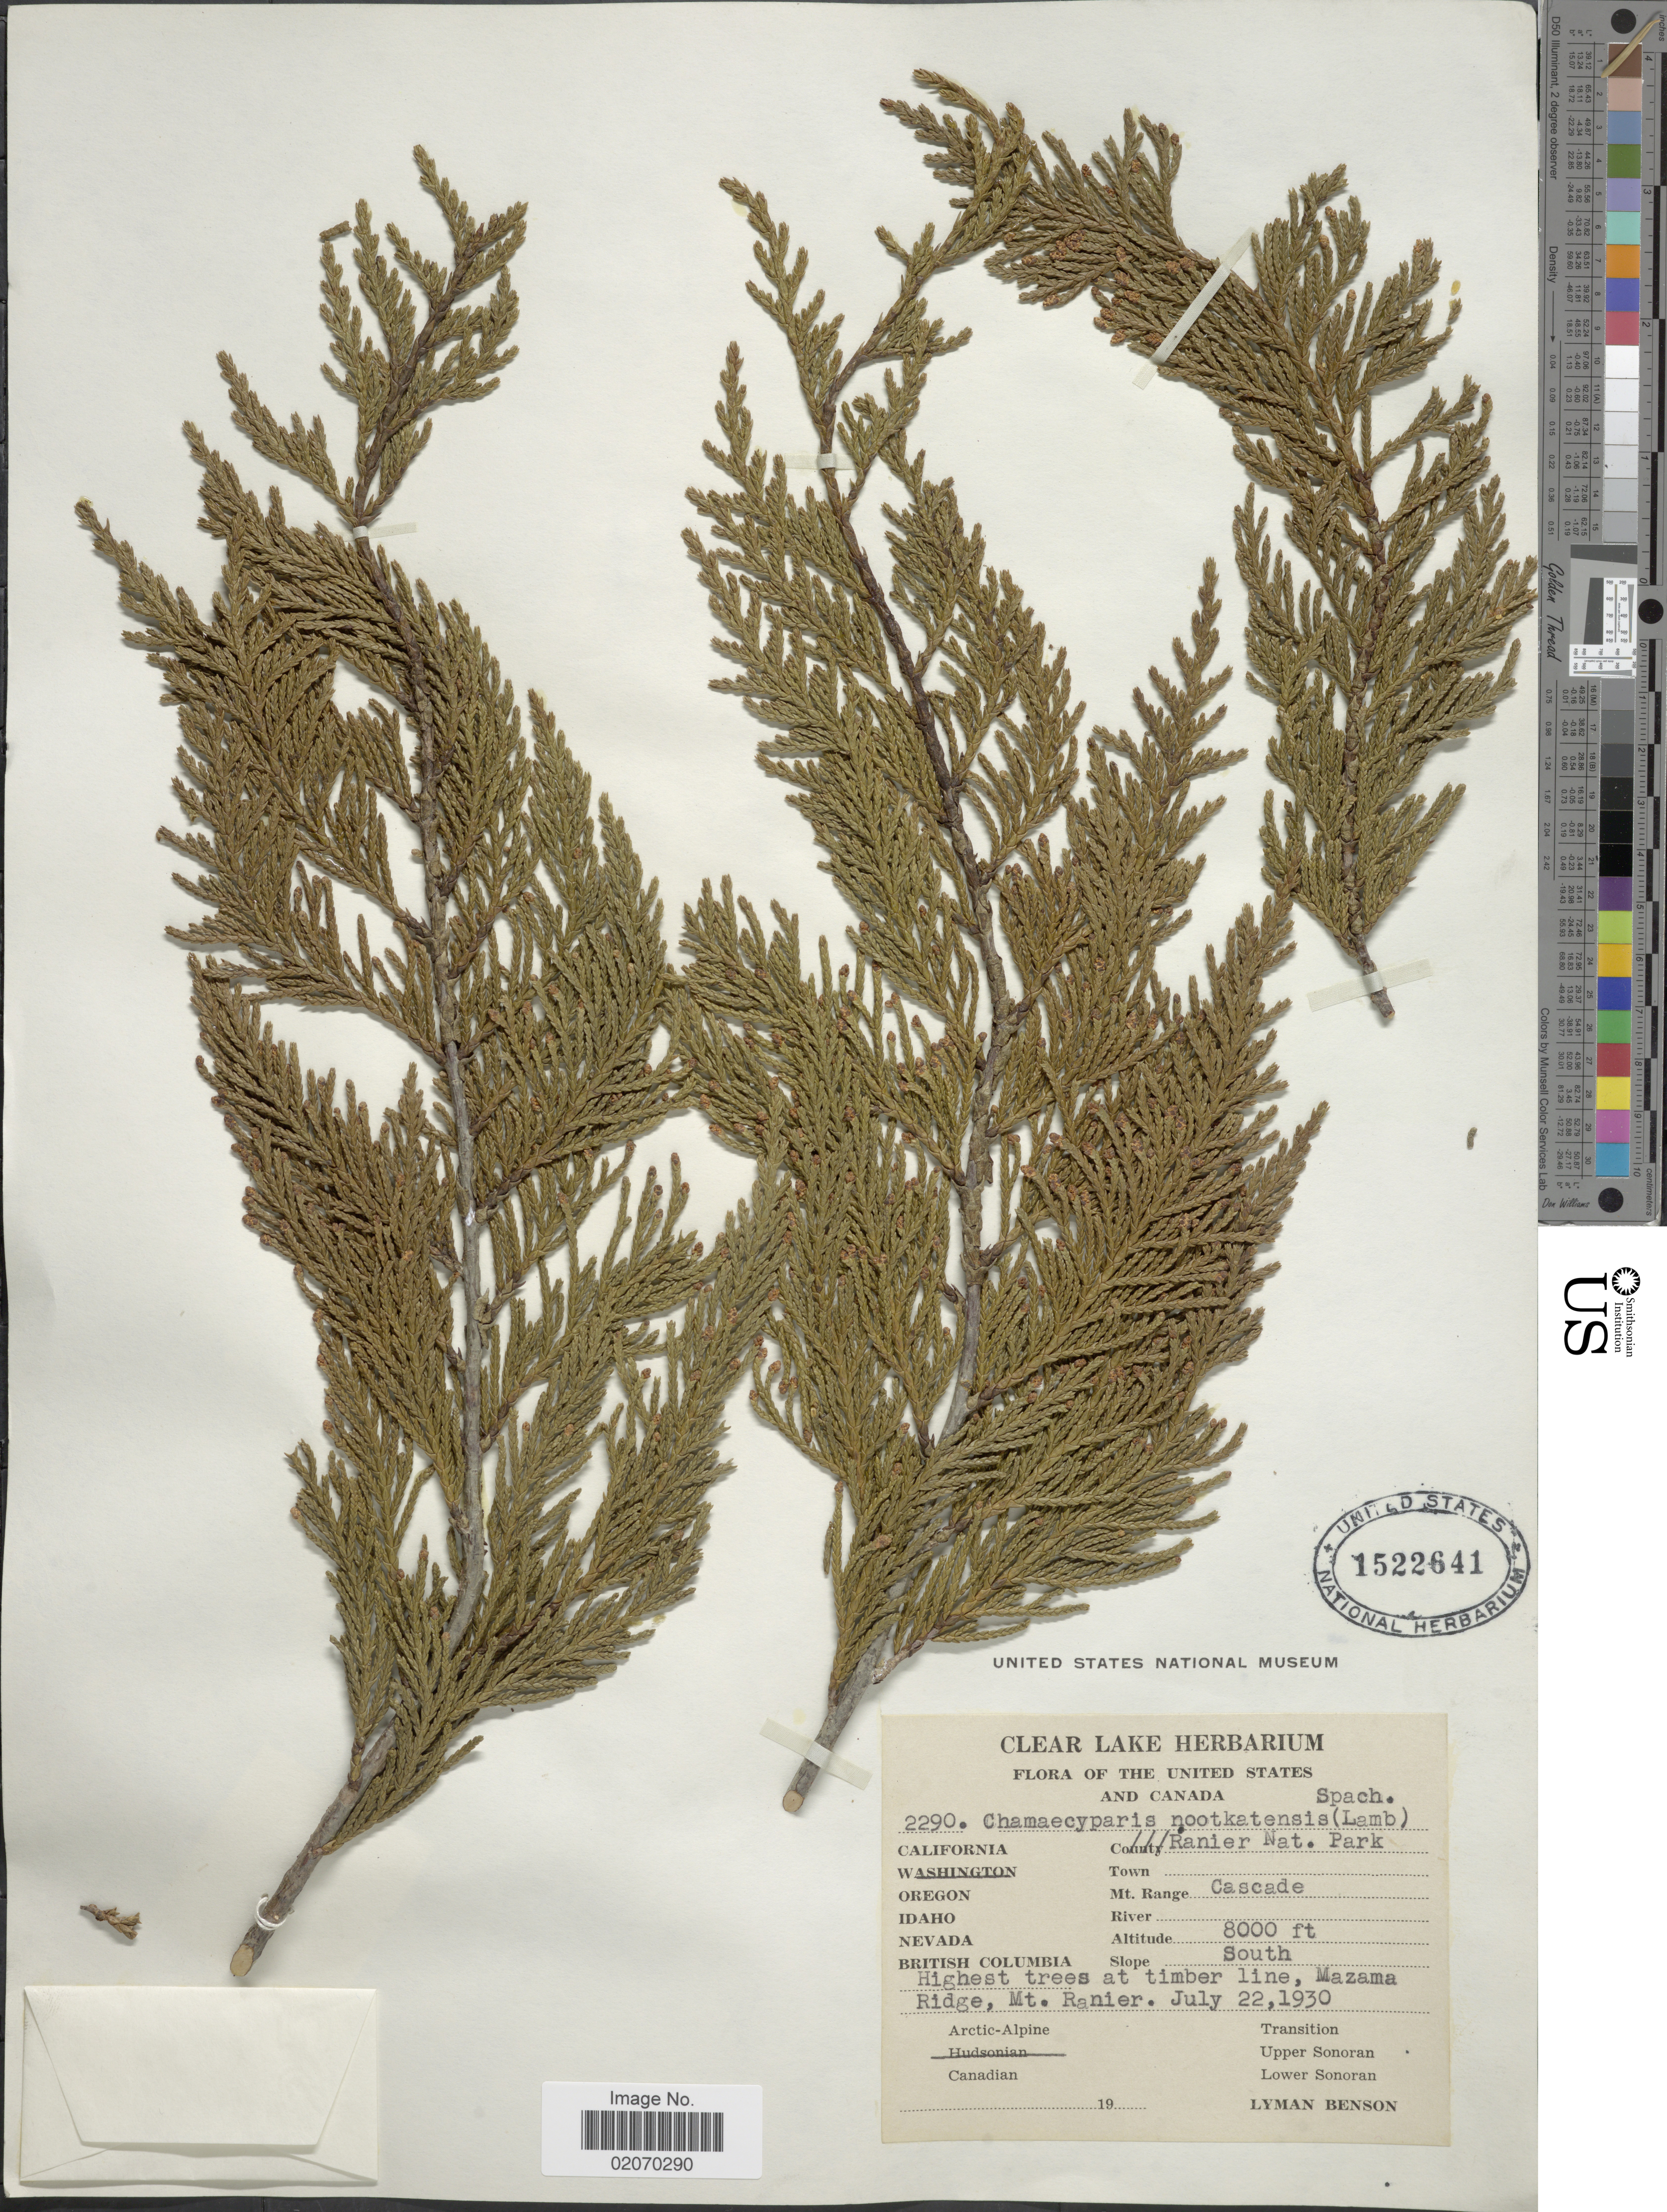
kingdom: Plantae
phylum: Tracheophyta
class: Pinopsida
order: Pinales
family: Cupressaceae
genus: Chamaecyparis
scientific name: Chamaecyparis nootkatensis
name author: (D. Don) Spach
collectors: L. D. Benson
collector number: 2290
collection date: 1930-07-22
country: United States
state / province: Washington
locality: Ranier Nat. Park. Mt. Range Cascade. Slope South. Mazama Ridge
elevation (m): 2438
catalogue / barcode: US 1522641